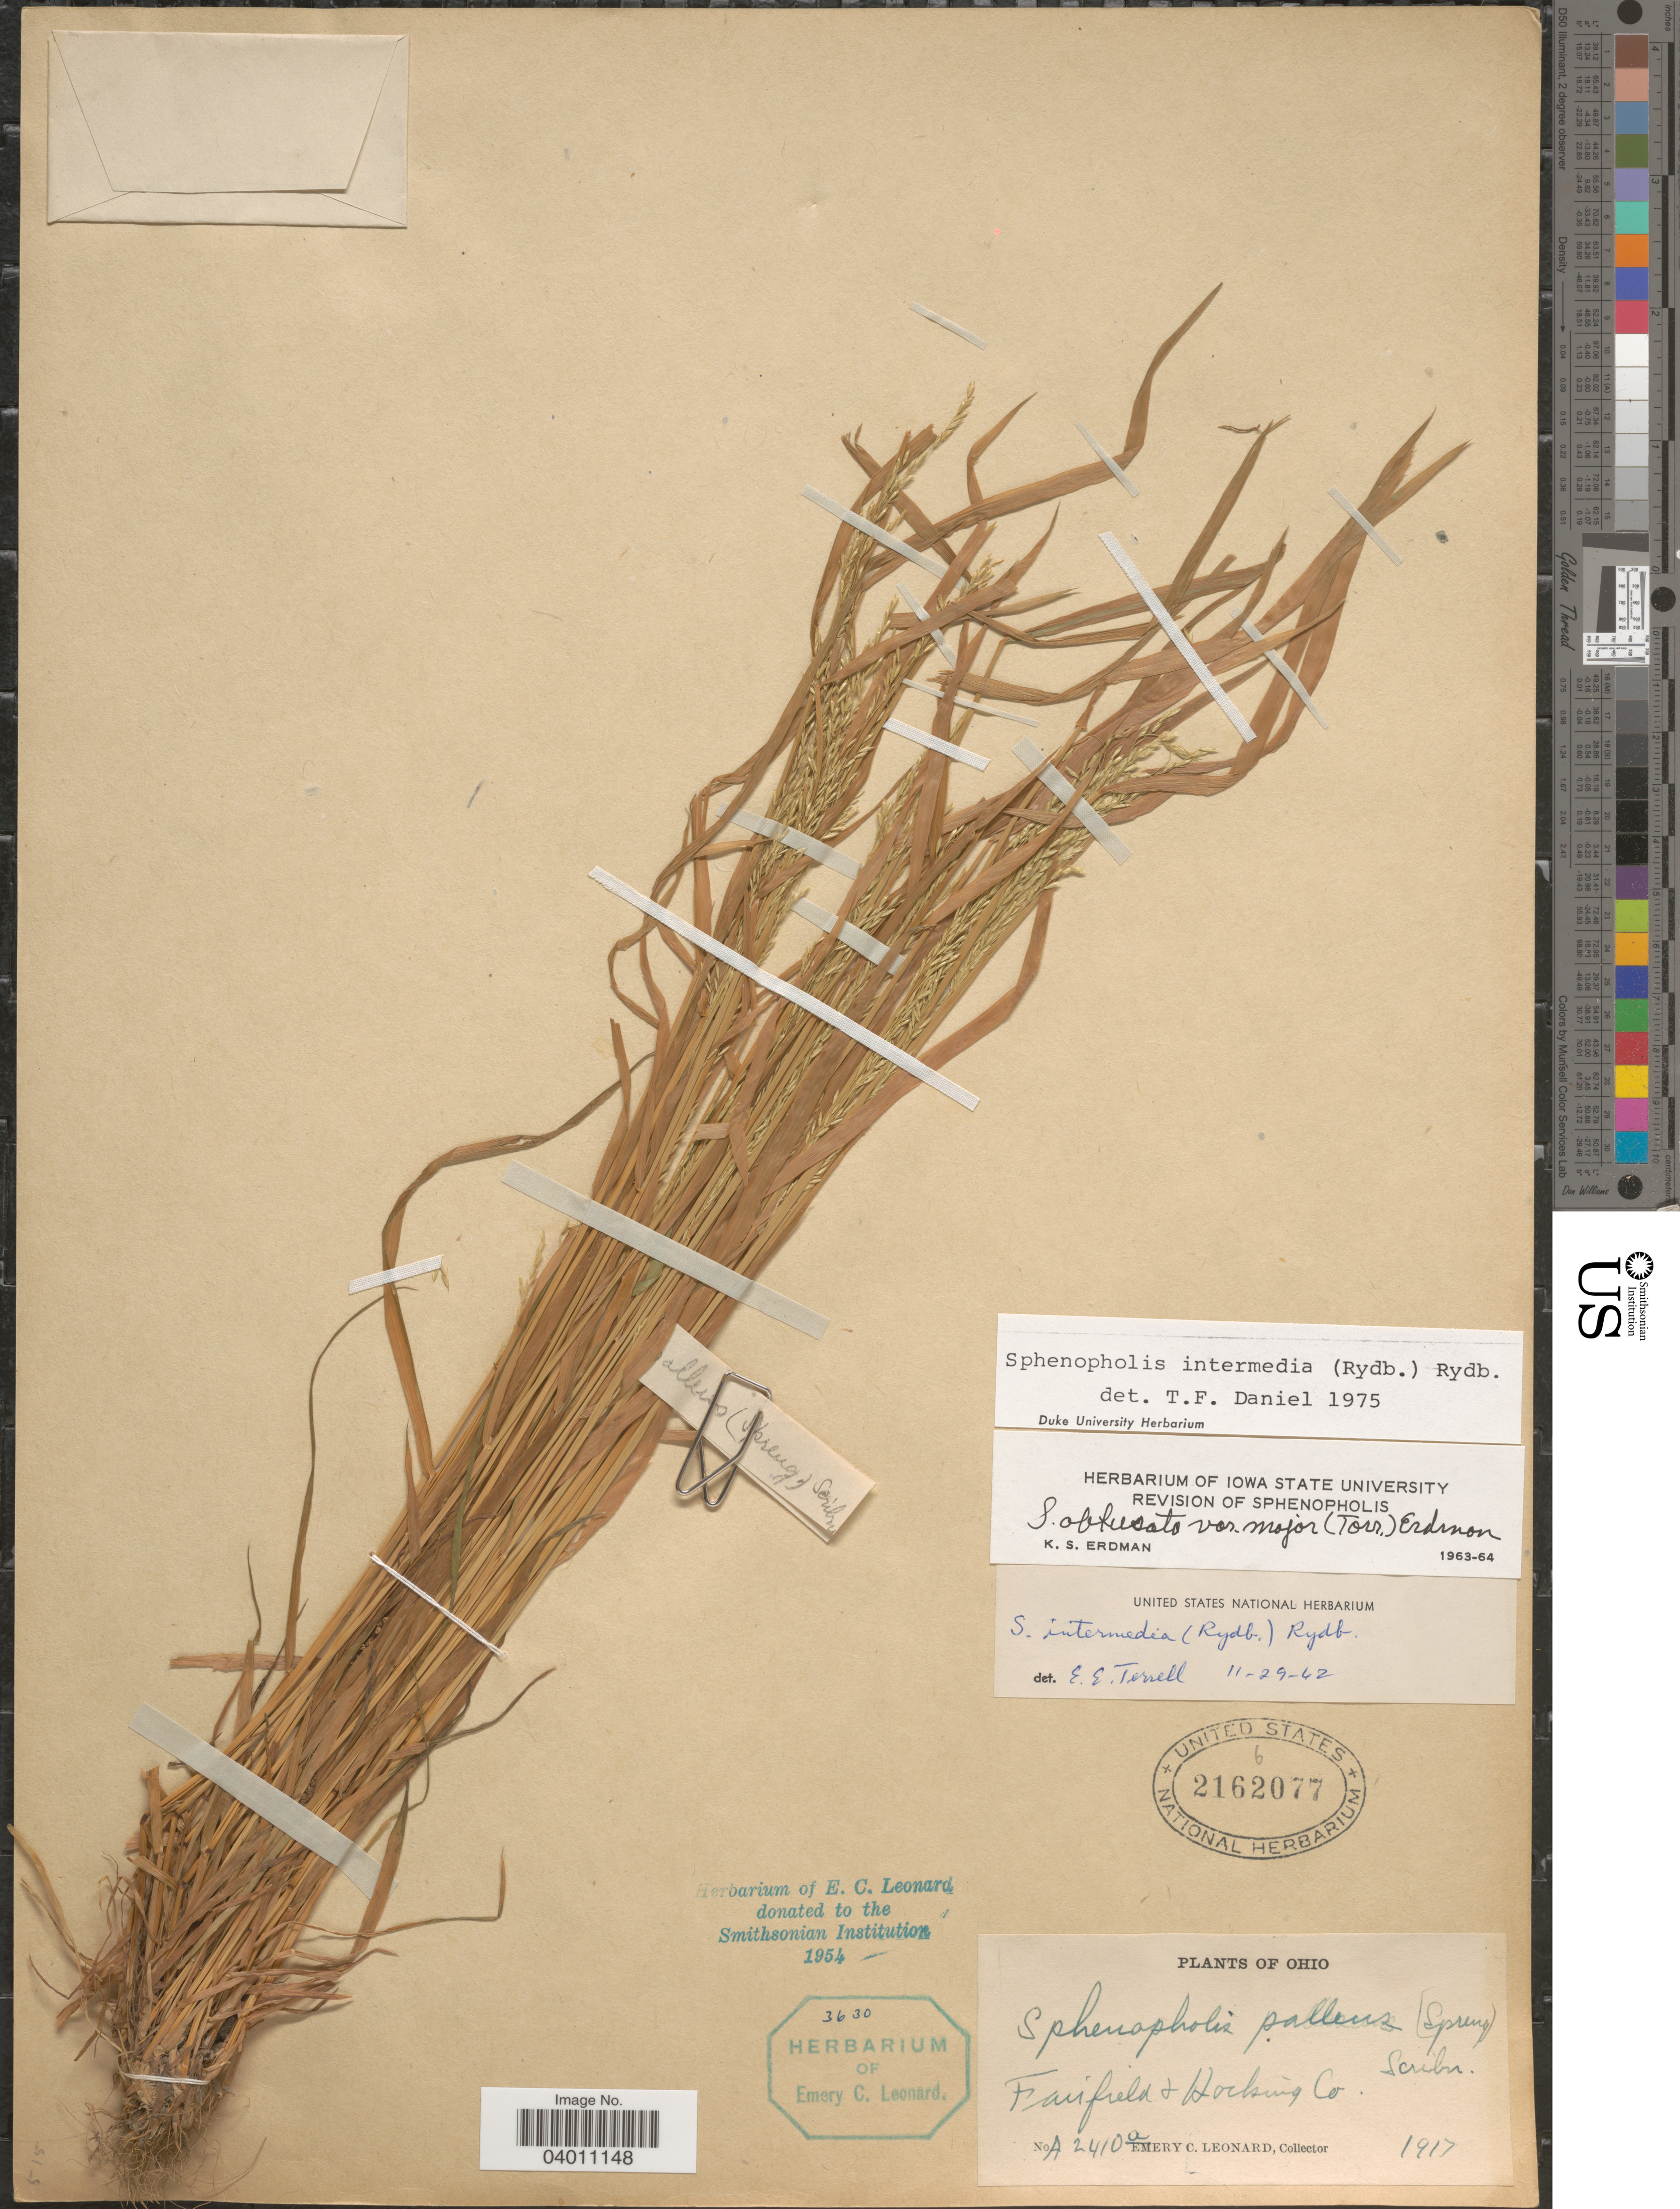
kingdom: Plantae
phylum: Tracheophyta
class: Liliopsida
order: Poales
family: Poaceae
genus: Sphenopholis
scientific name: Sphenopholis intermedia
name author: (Rydb.) Rydb.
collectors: E. C. Leonard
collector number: A 2410a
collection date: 1917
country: United States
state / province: Ohio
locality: Fairfield + Hocking Co.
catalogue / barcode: US 2162077